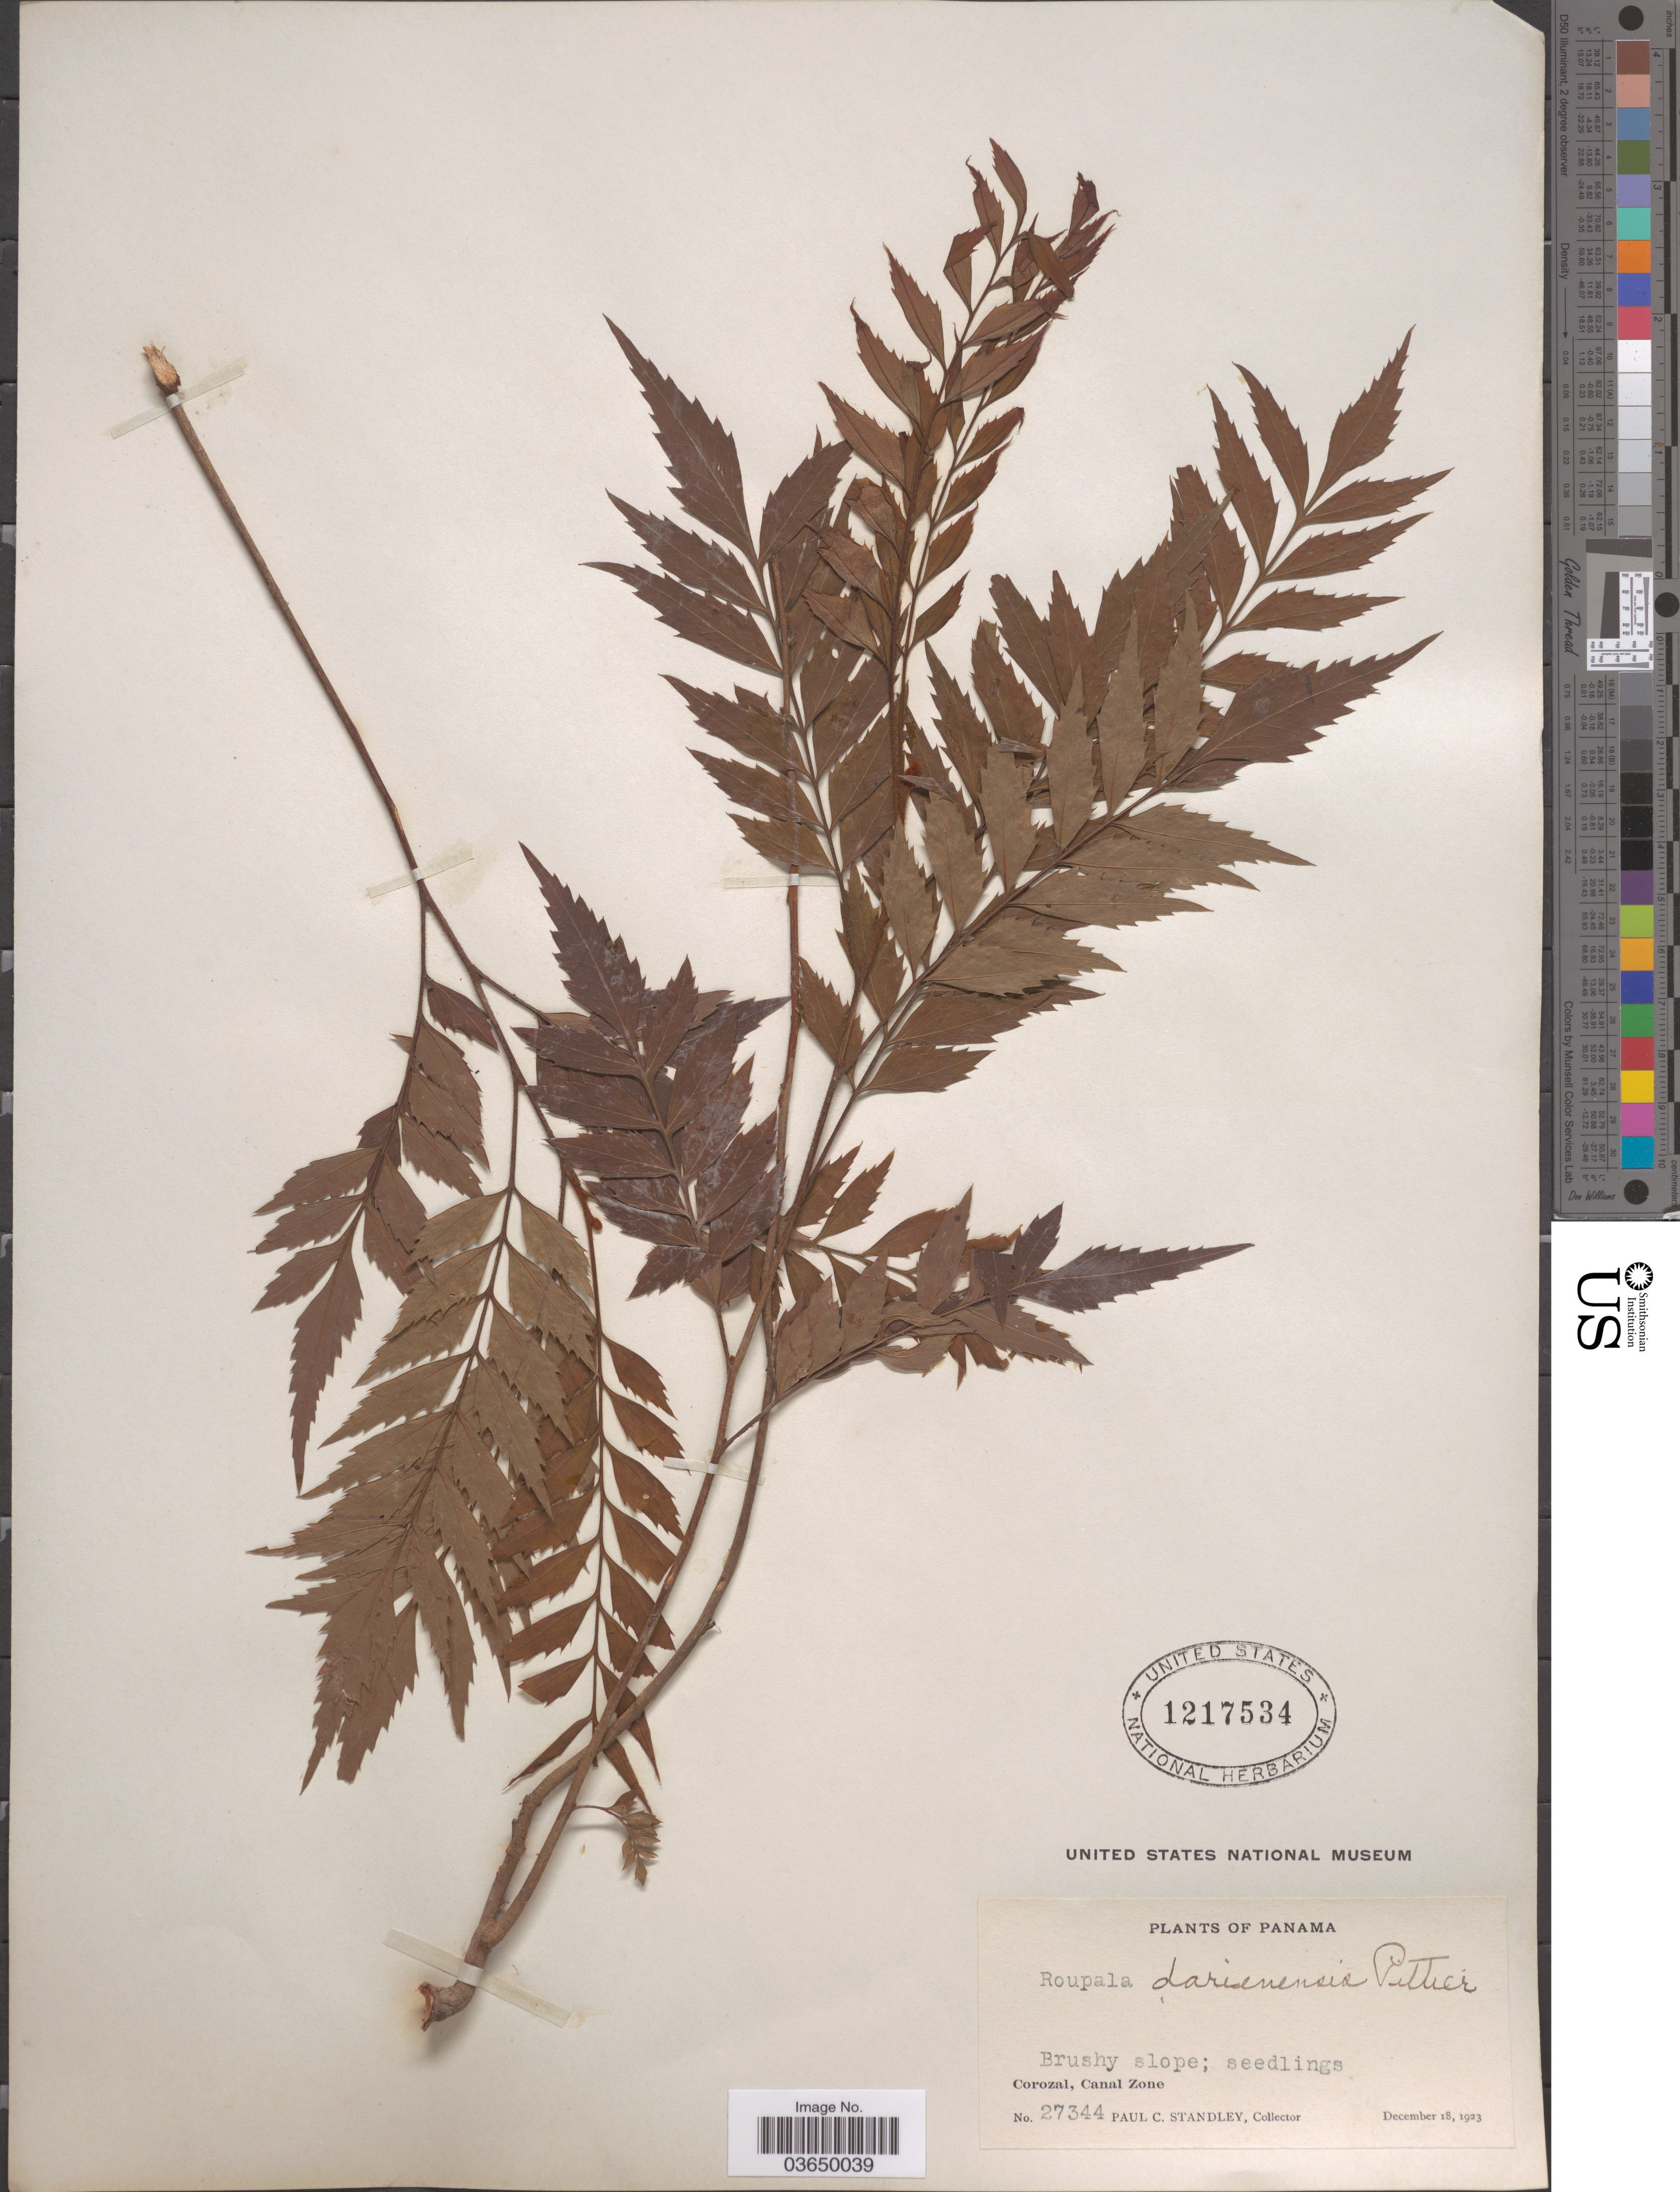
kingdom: Plantae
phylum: Tracheophyta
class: Magnoliopsida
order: Proteales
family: Proteaceae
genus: Roupala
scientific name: Roupala montana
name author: Aubl.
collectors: P. C. Standley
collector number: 27344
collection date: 1923-12-18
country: Panama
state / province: Colón / Panamá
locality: Corozal, Canal Zone.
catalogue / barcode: US 1217534